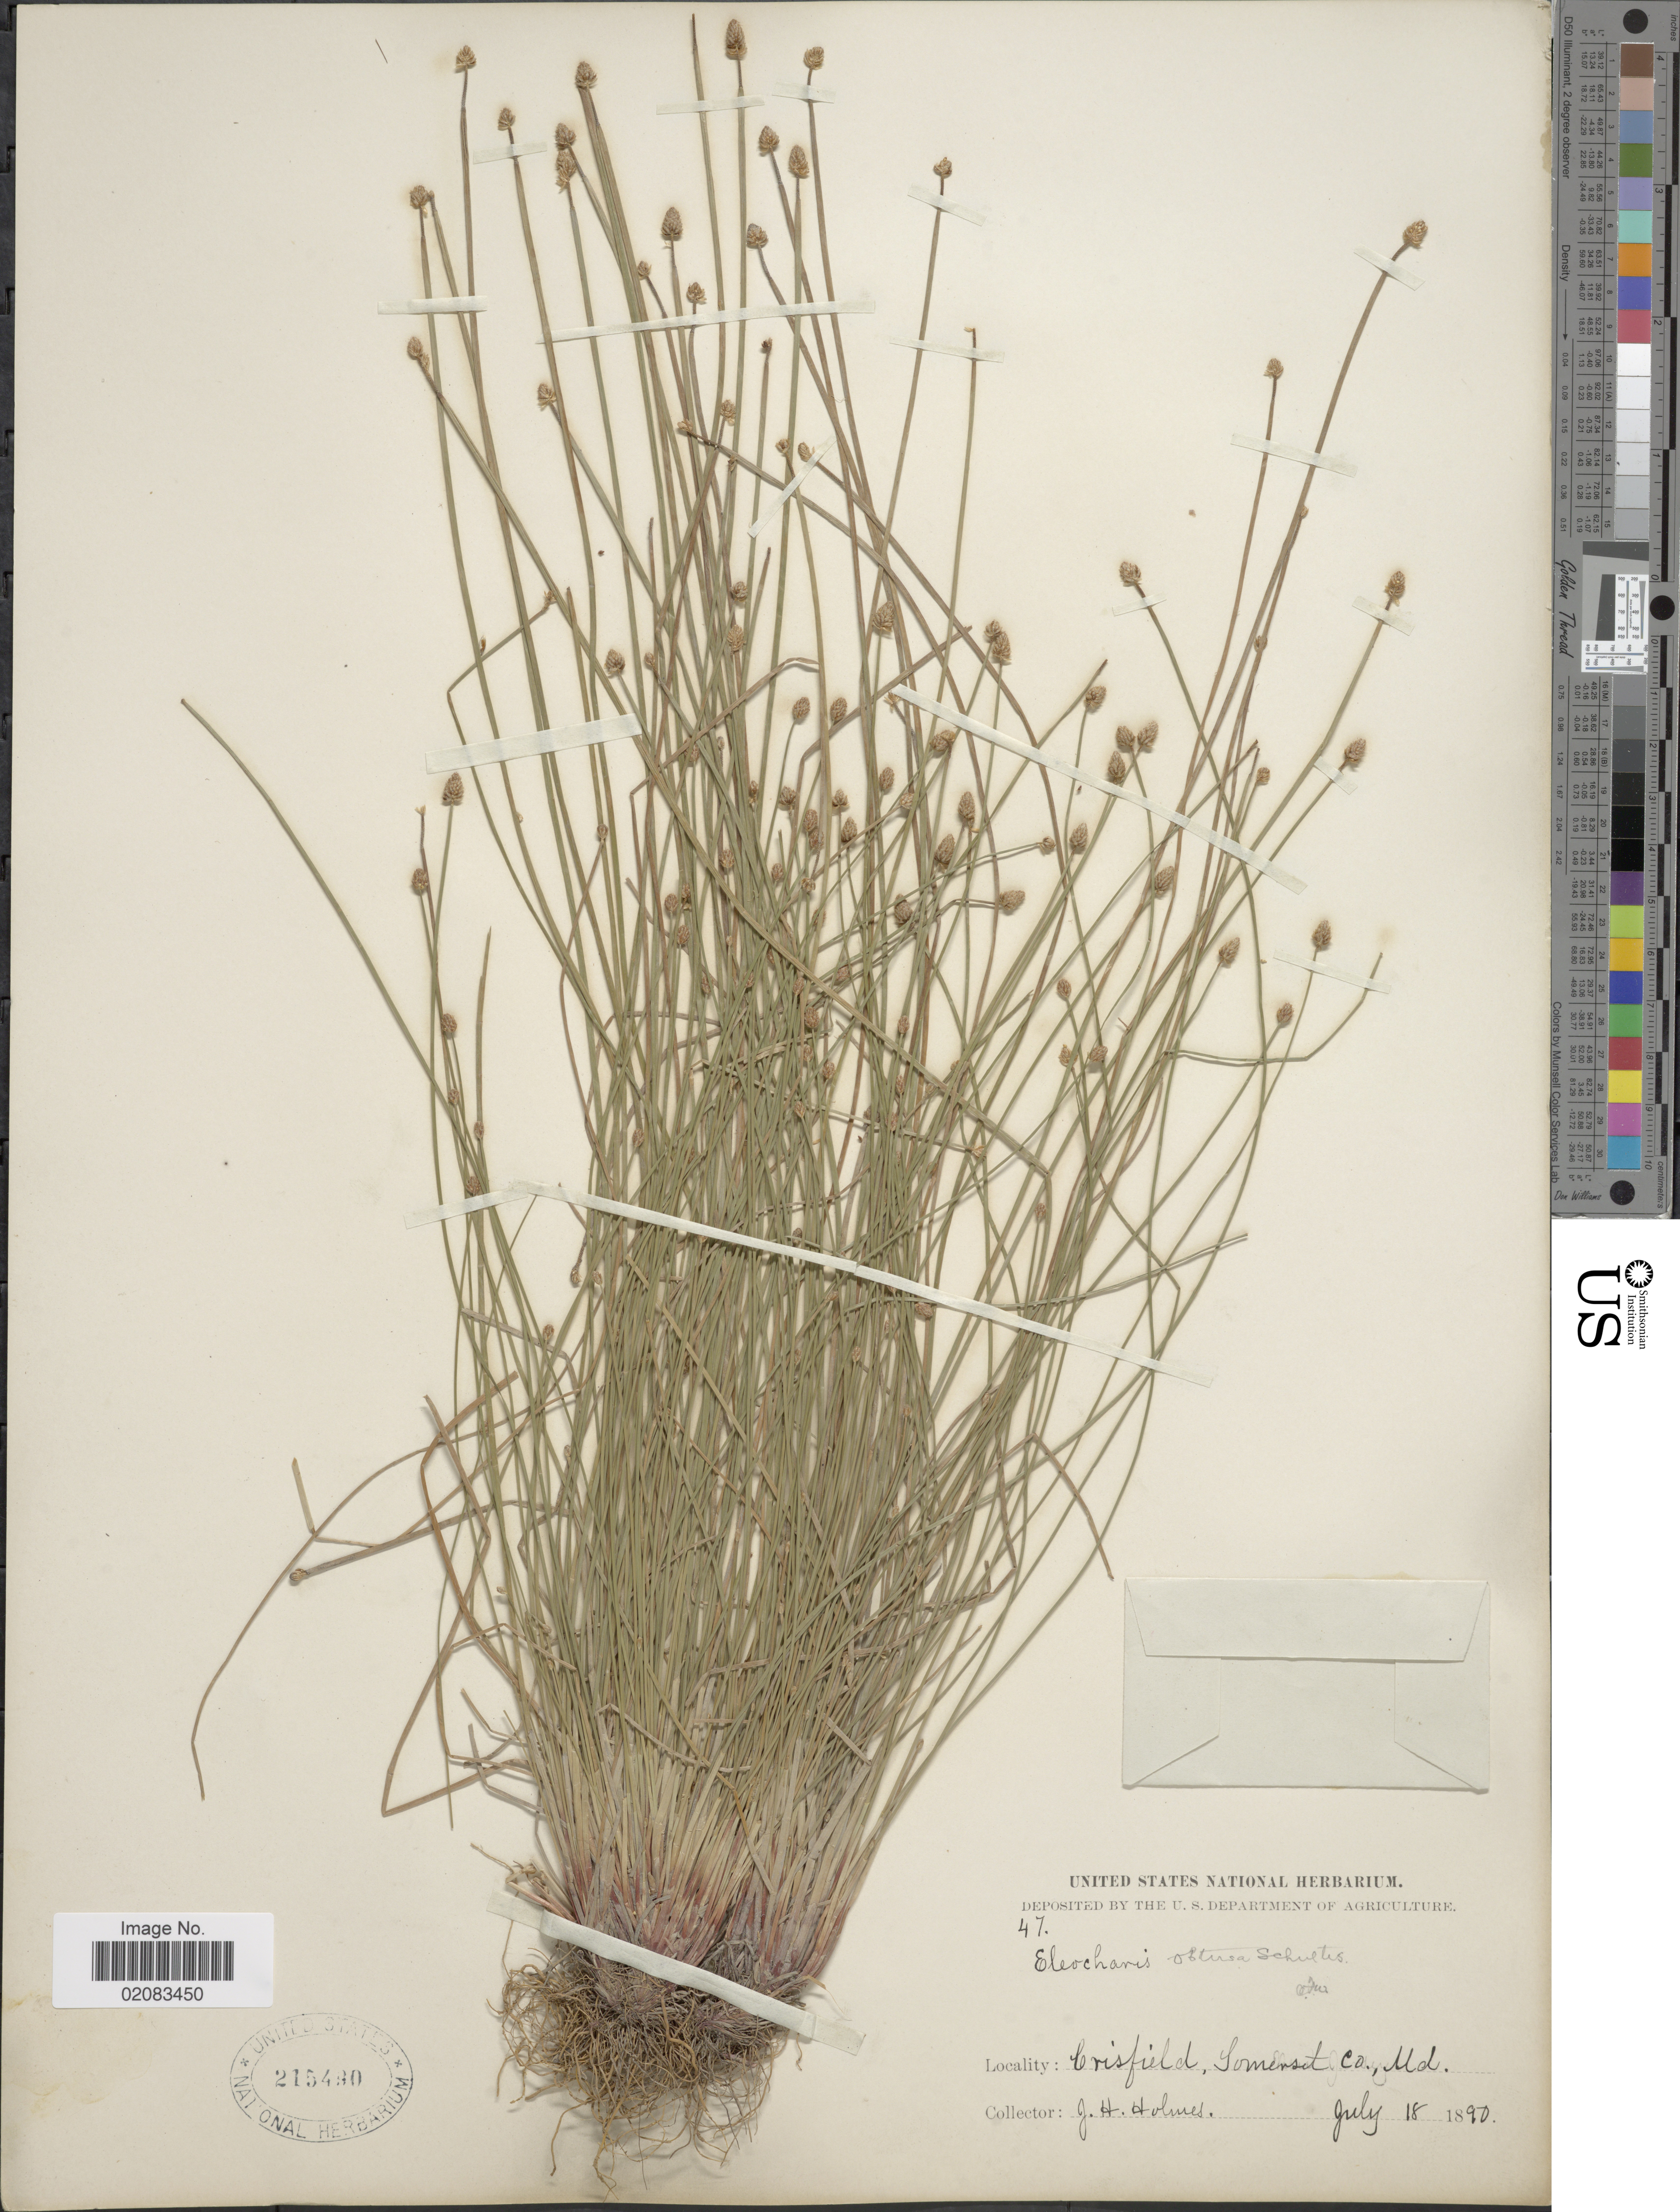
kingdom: Plantae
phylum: Tracheophyta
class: Liliopsida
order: Poales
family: Cyperaceae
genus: Eleocharis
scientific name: Eleocharis obtusa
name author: (Willd.) Schult.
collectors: J. Holmes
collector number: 47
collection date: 1890-07-18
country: United States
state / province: Maryland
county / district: Somerset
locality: Crisfield, Somerset Co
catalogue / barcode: US 215490